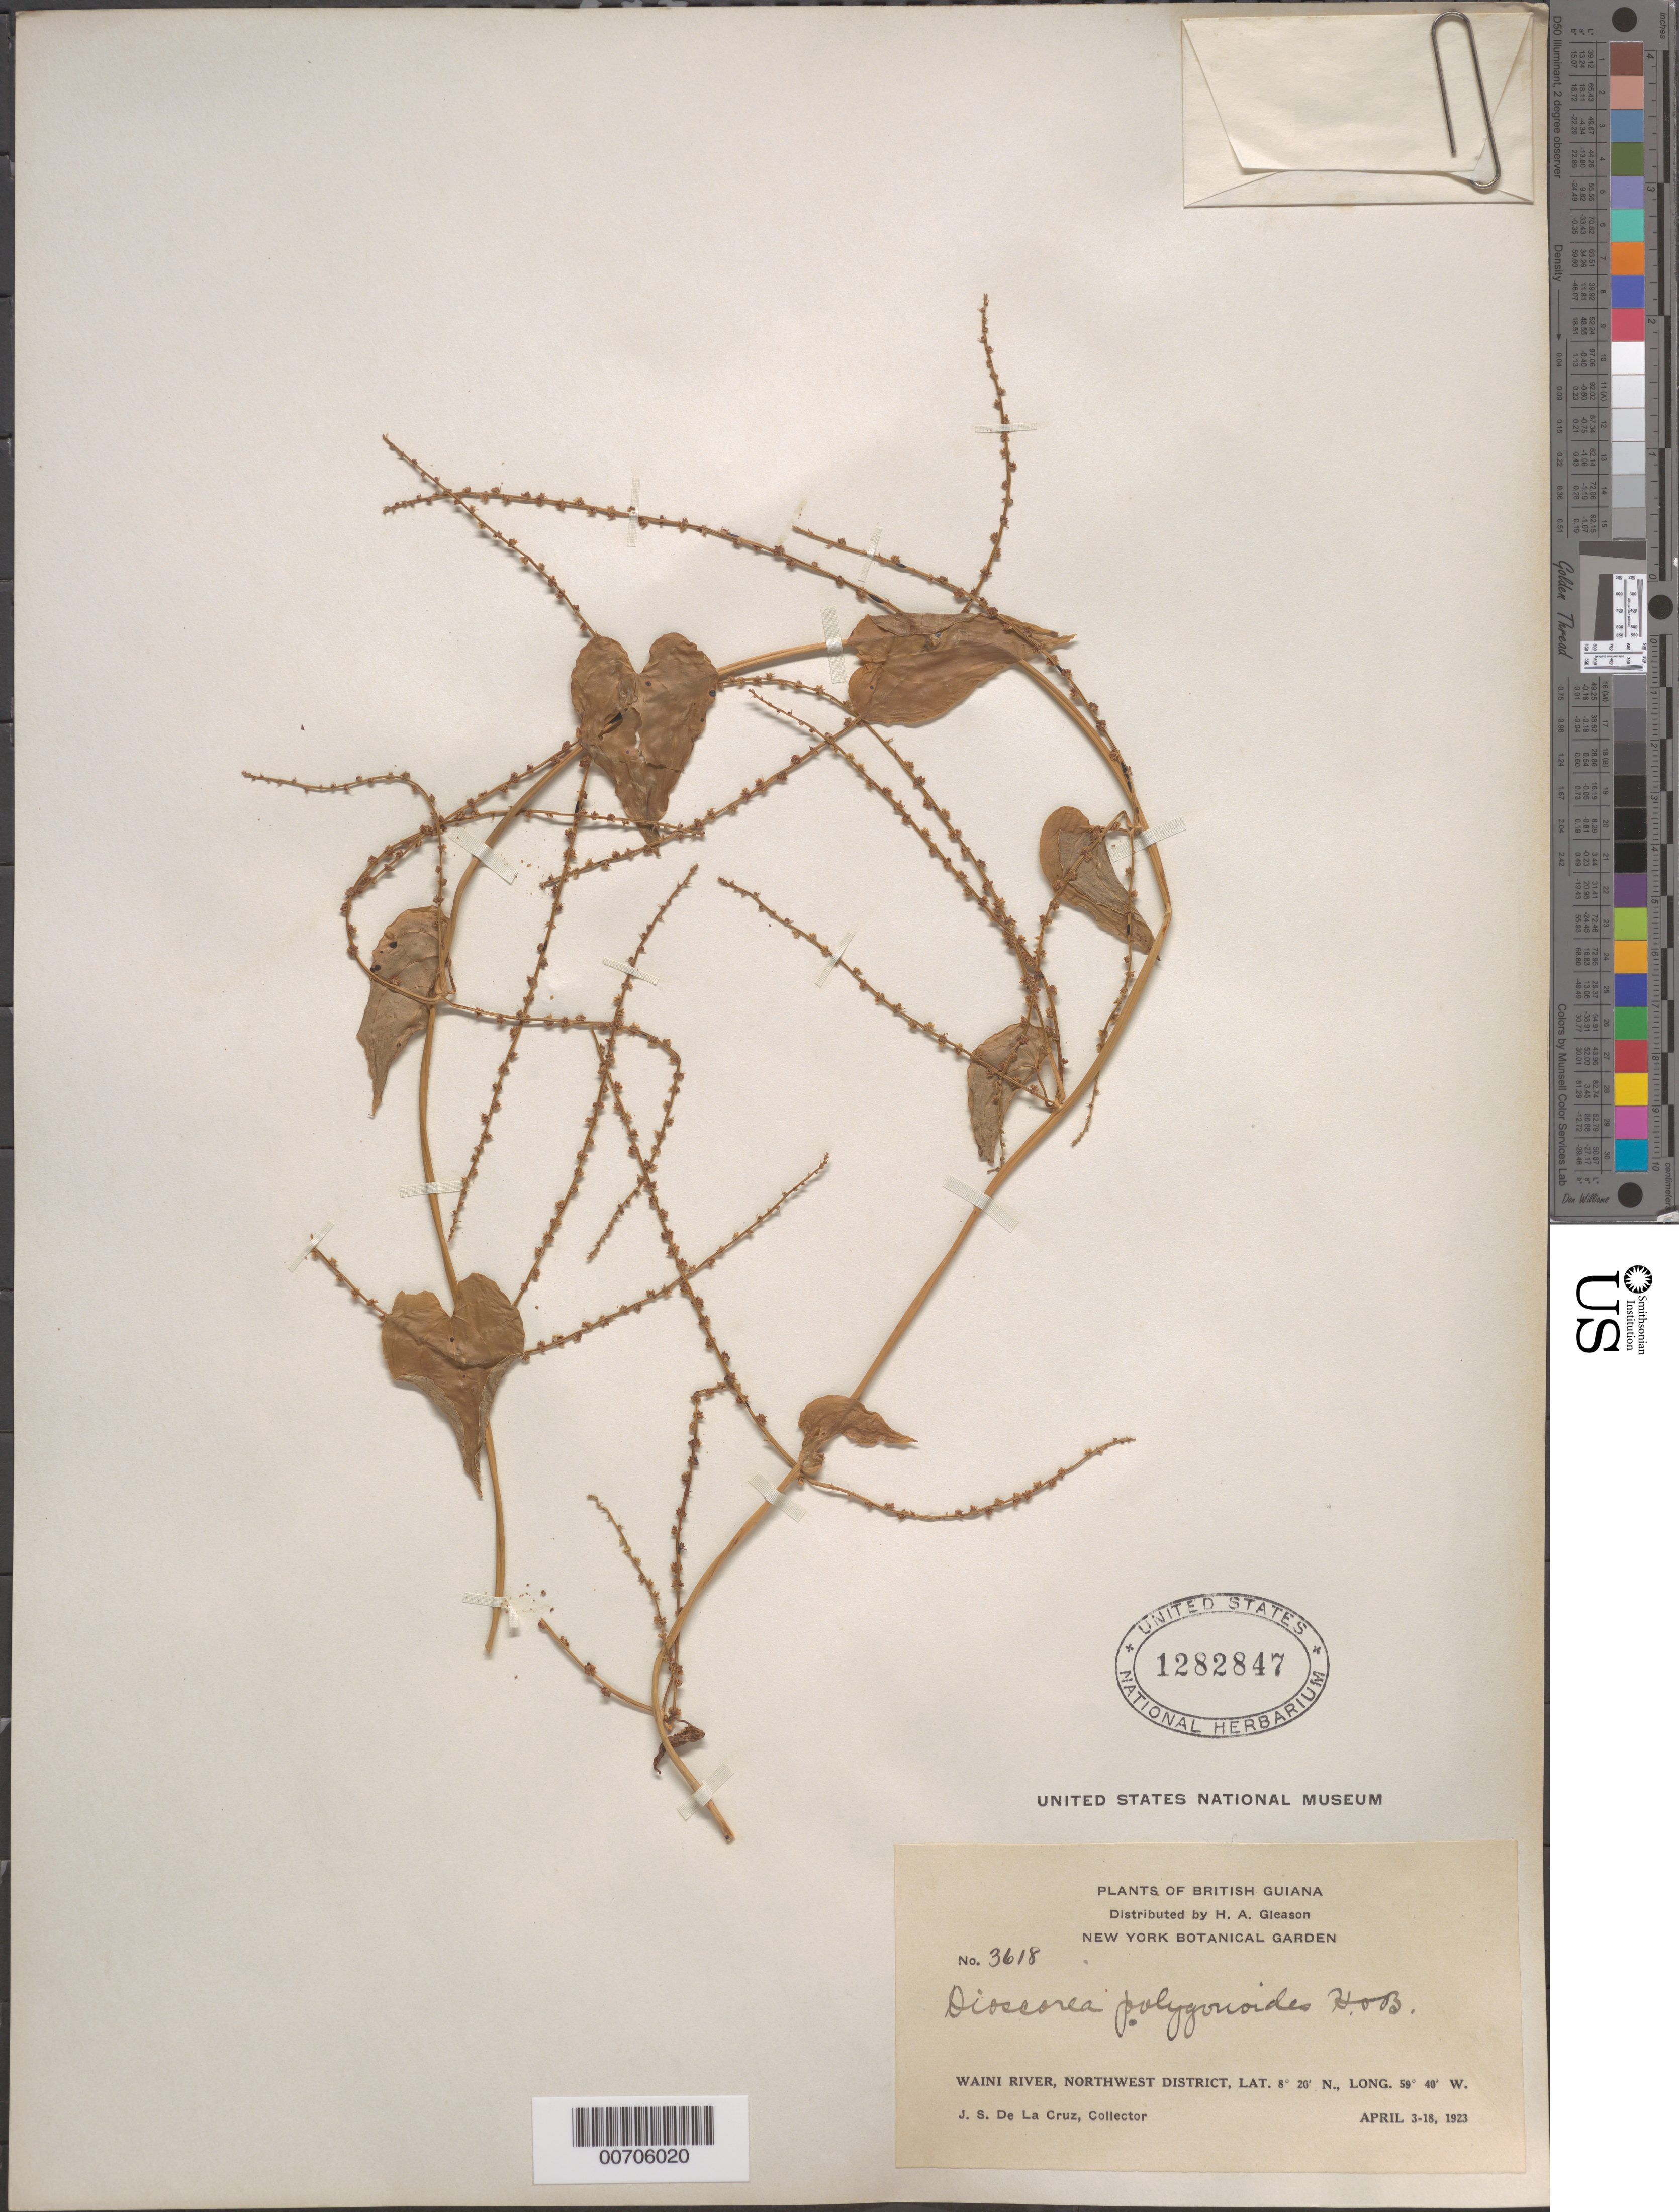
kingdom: Plantae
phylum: Tracheophyta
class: Liliopsida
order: Dioscoreales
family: Dioscoreaceae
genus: Dioscorea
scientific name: Dioscorea polygonoides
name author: Humb. & Bonpl. ex Willd.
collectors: J. S. de la Cruz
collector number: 3618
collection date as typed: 3-Apr-23 to 18-Apr-23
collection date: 1923-04-03/1923-04-18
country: Guyana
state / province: Barima-Waini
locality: Waini R., NW District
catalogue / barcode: US 1282847